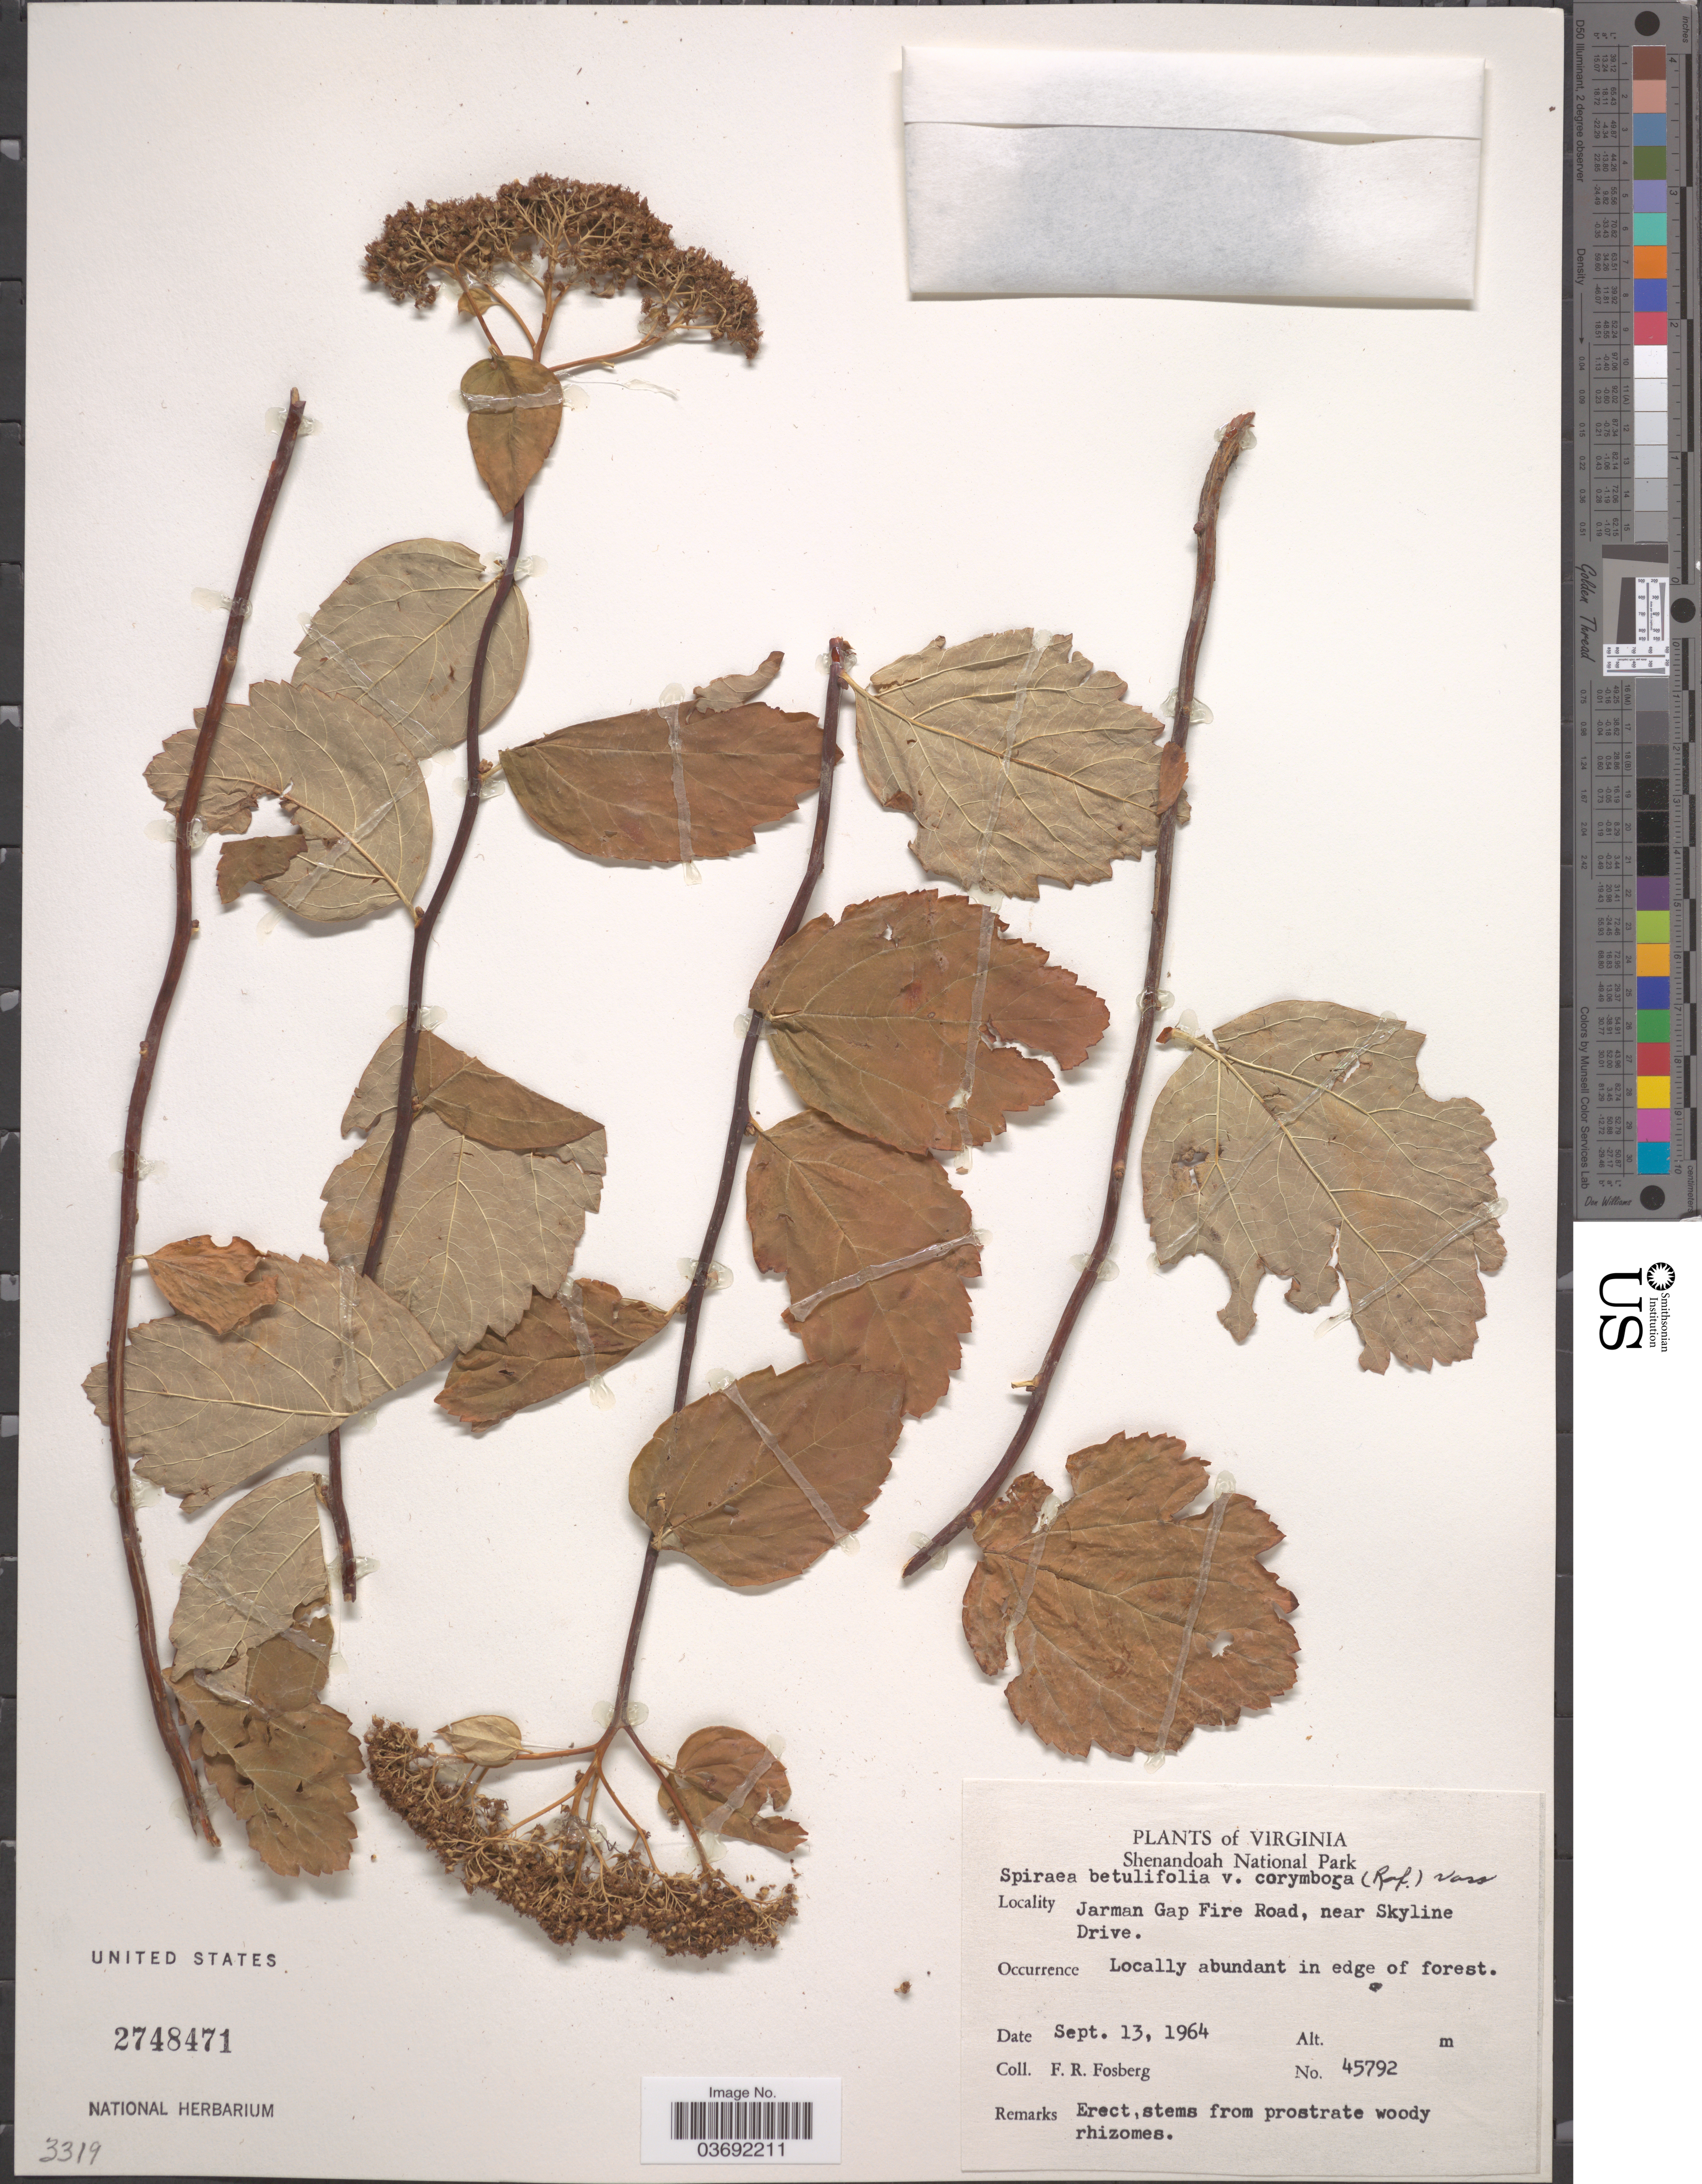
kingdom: Plantae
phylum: Tracheophyta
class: Magnoliopsida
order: Rosales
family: Rosaceae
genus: Spiraea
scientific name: Spiraea betulifolia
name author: Pall.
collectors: F. R. Fosberg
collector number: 45792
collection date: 1964-09-13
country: United States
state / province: Virginia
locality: Shenandoah National Park. Jarman Gap Fire Road, near Skyline Drive.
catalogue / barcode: US 2748471